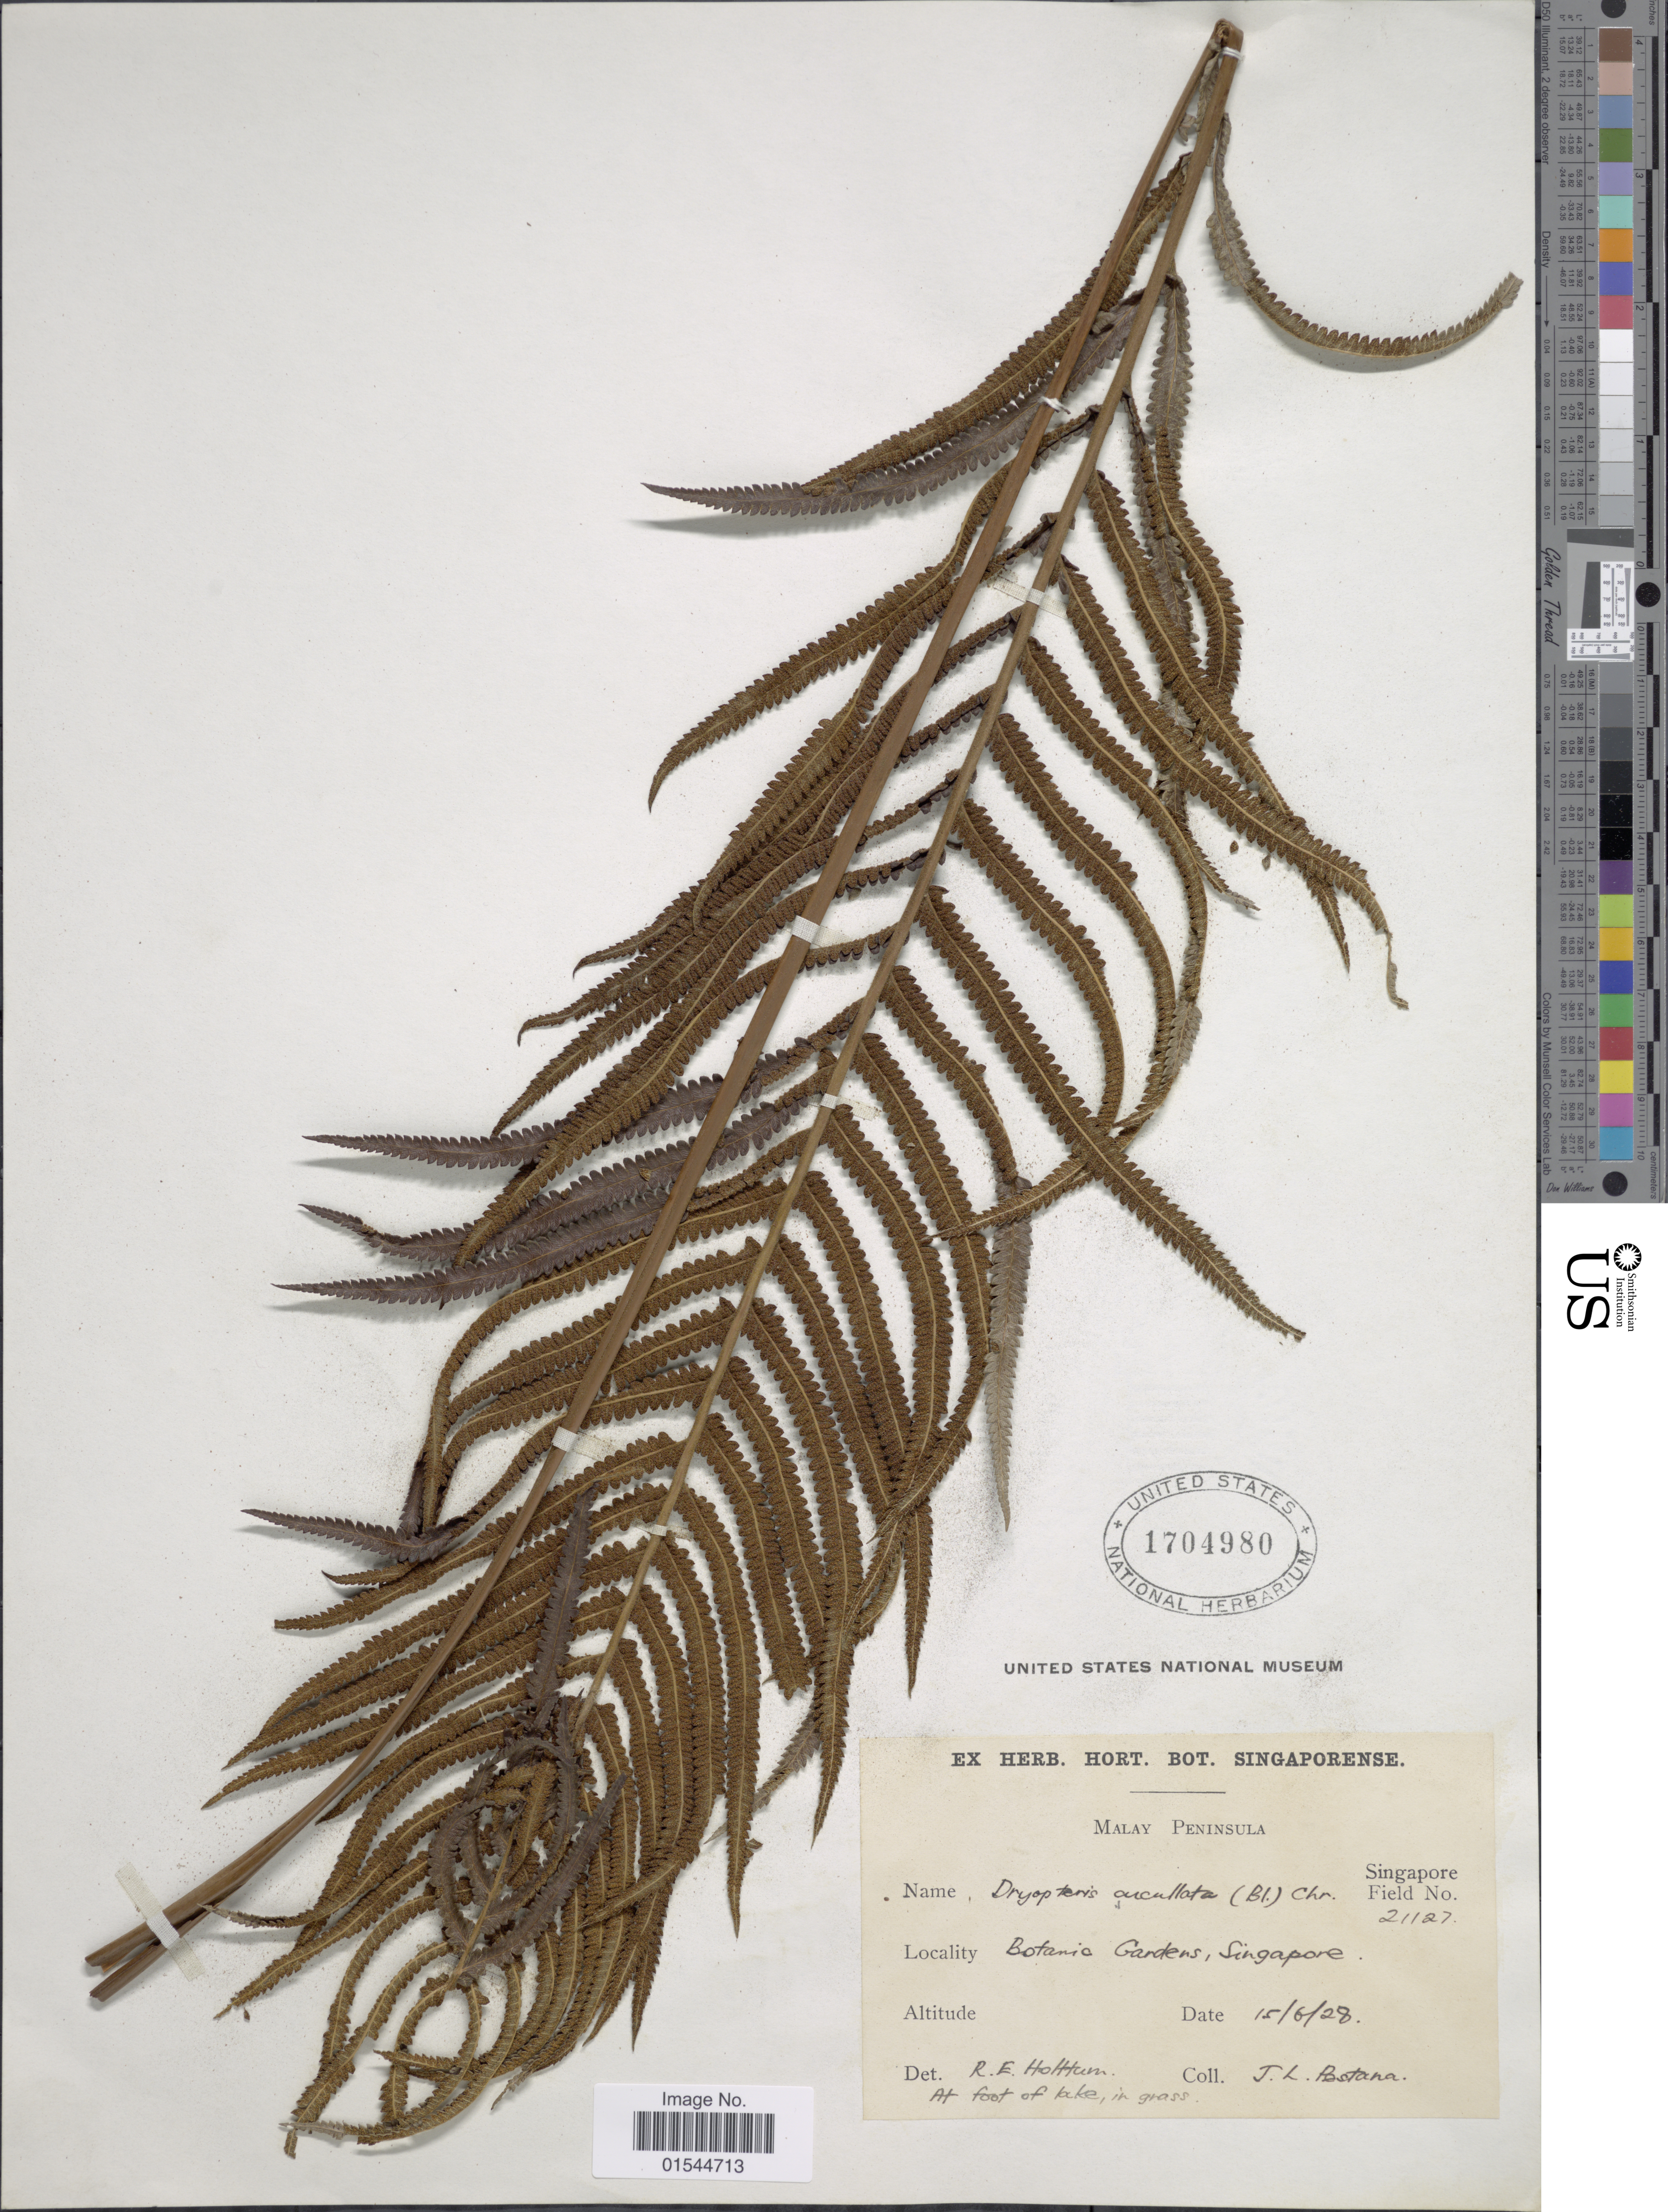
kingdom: Plantae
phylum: Tracheophyta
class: Polypodiopsida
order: Polypodiales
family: Thelypteridaceae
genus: Sphaerostephanos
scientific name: Sphaerostephanos unitus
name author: (L.) Holttum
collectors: J. Postana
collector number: Singapore Filed 21127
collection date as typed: Transcribed d/m/y: 15/6/28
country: Singapore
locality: Botanic Gardens, Singapore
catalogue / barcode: US 1704980